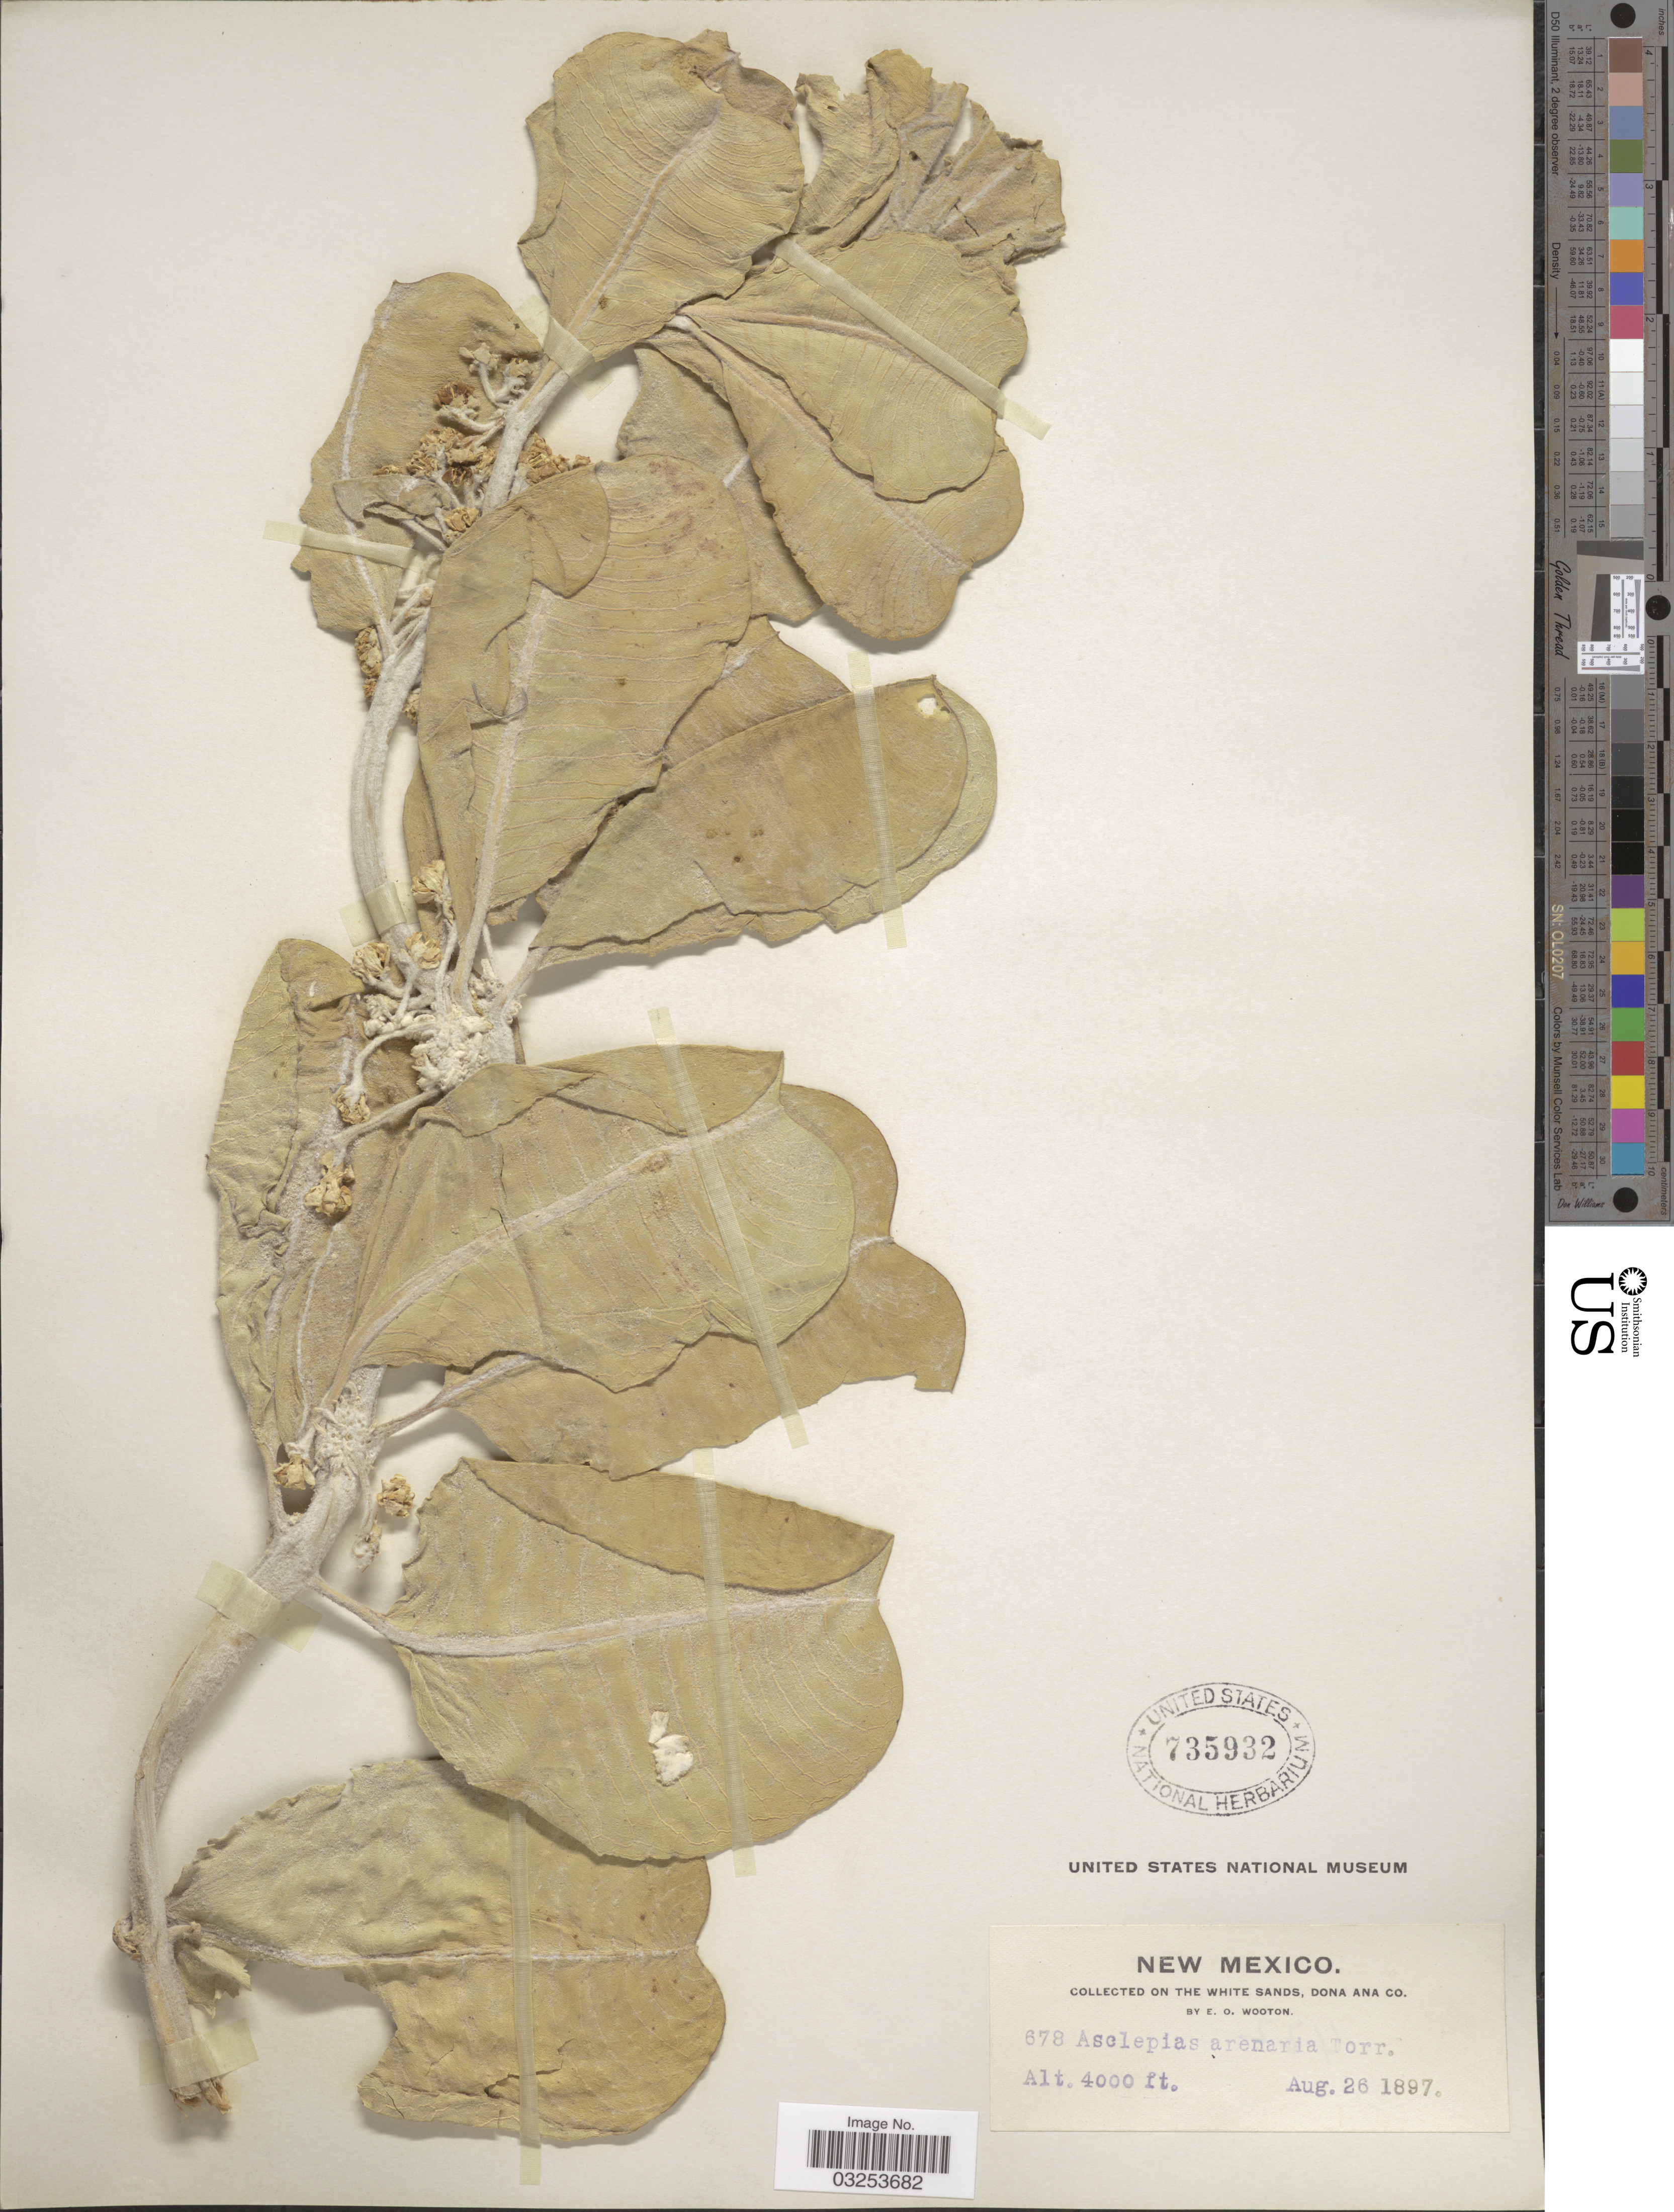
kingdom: Plantae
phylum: Tracheophyta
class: Magnoliopsida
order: Gentianales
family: Apocynaceae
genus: Asclepias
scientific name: Asclepias arenaria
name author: Torr.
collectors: E. O. Wooton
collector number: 678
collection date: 1897-08-26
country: United States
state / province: New Mexico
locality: The White Sands, Dona Ana Co.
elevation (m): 1219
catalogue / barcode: US 735932